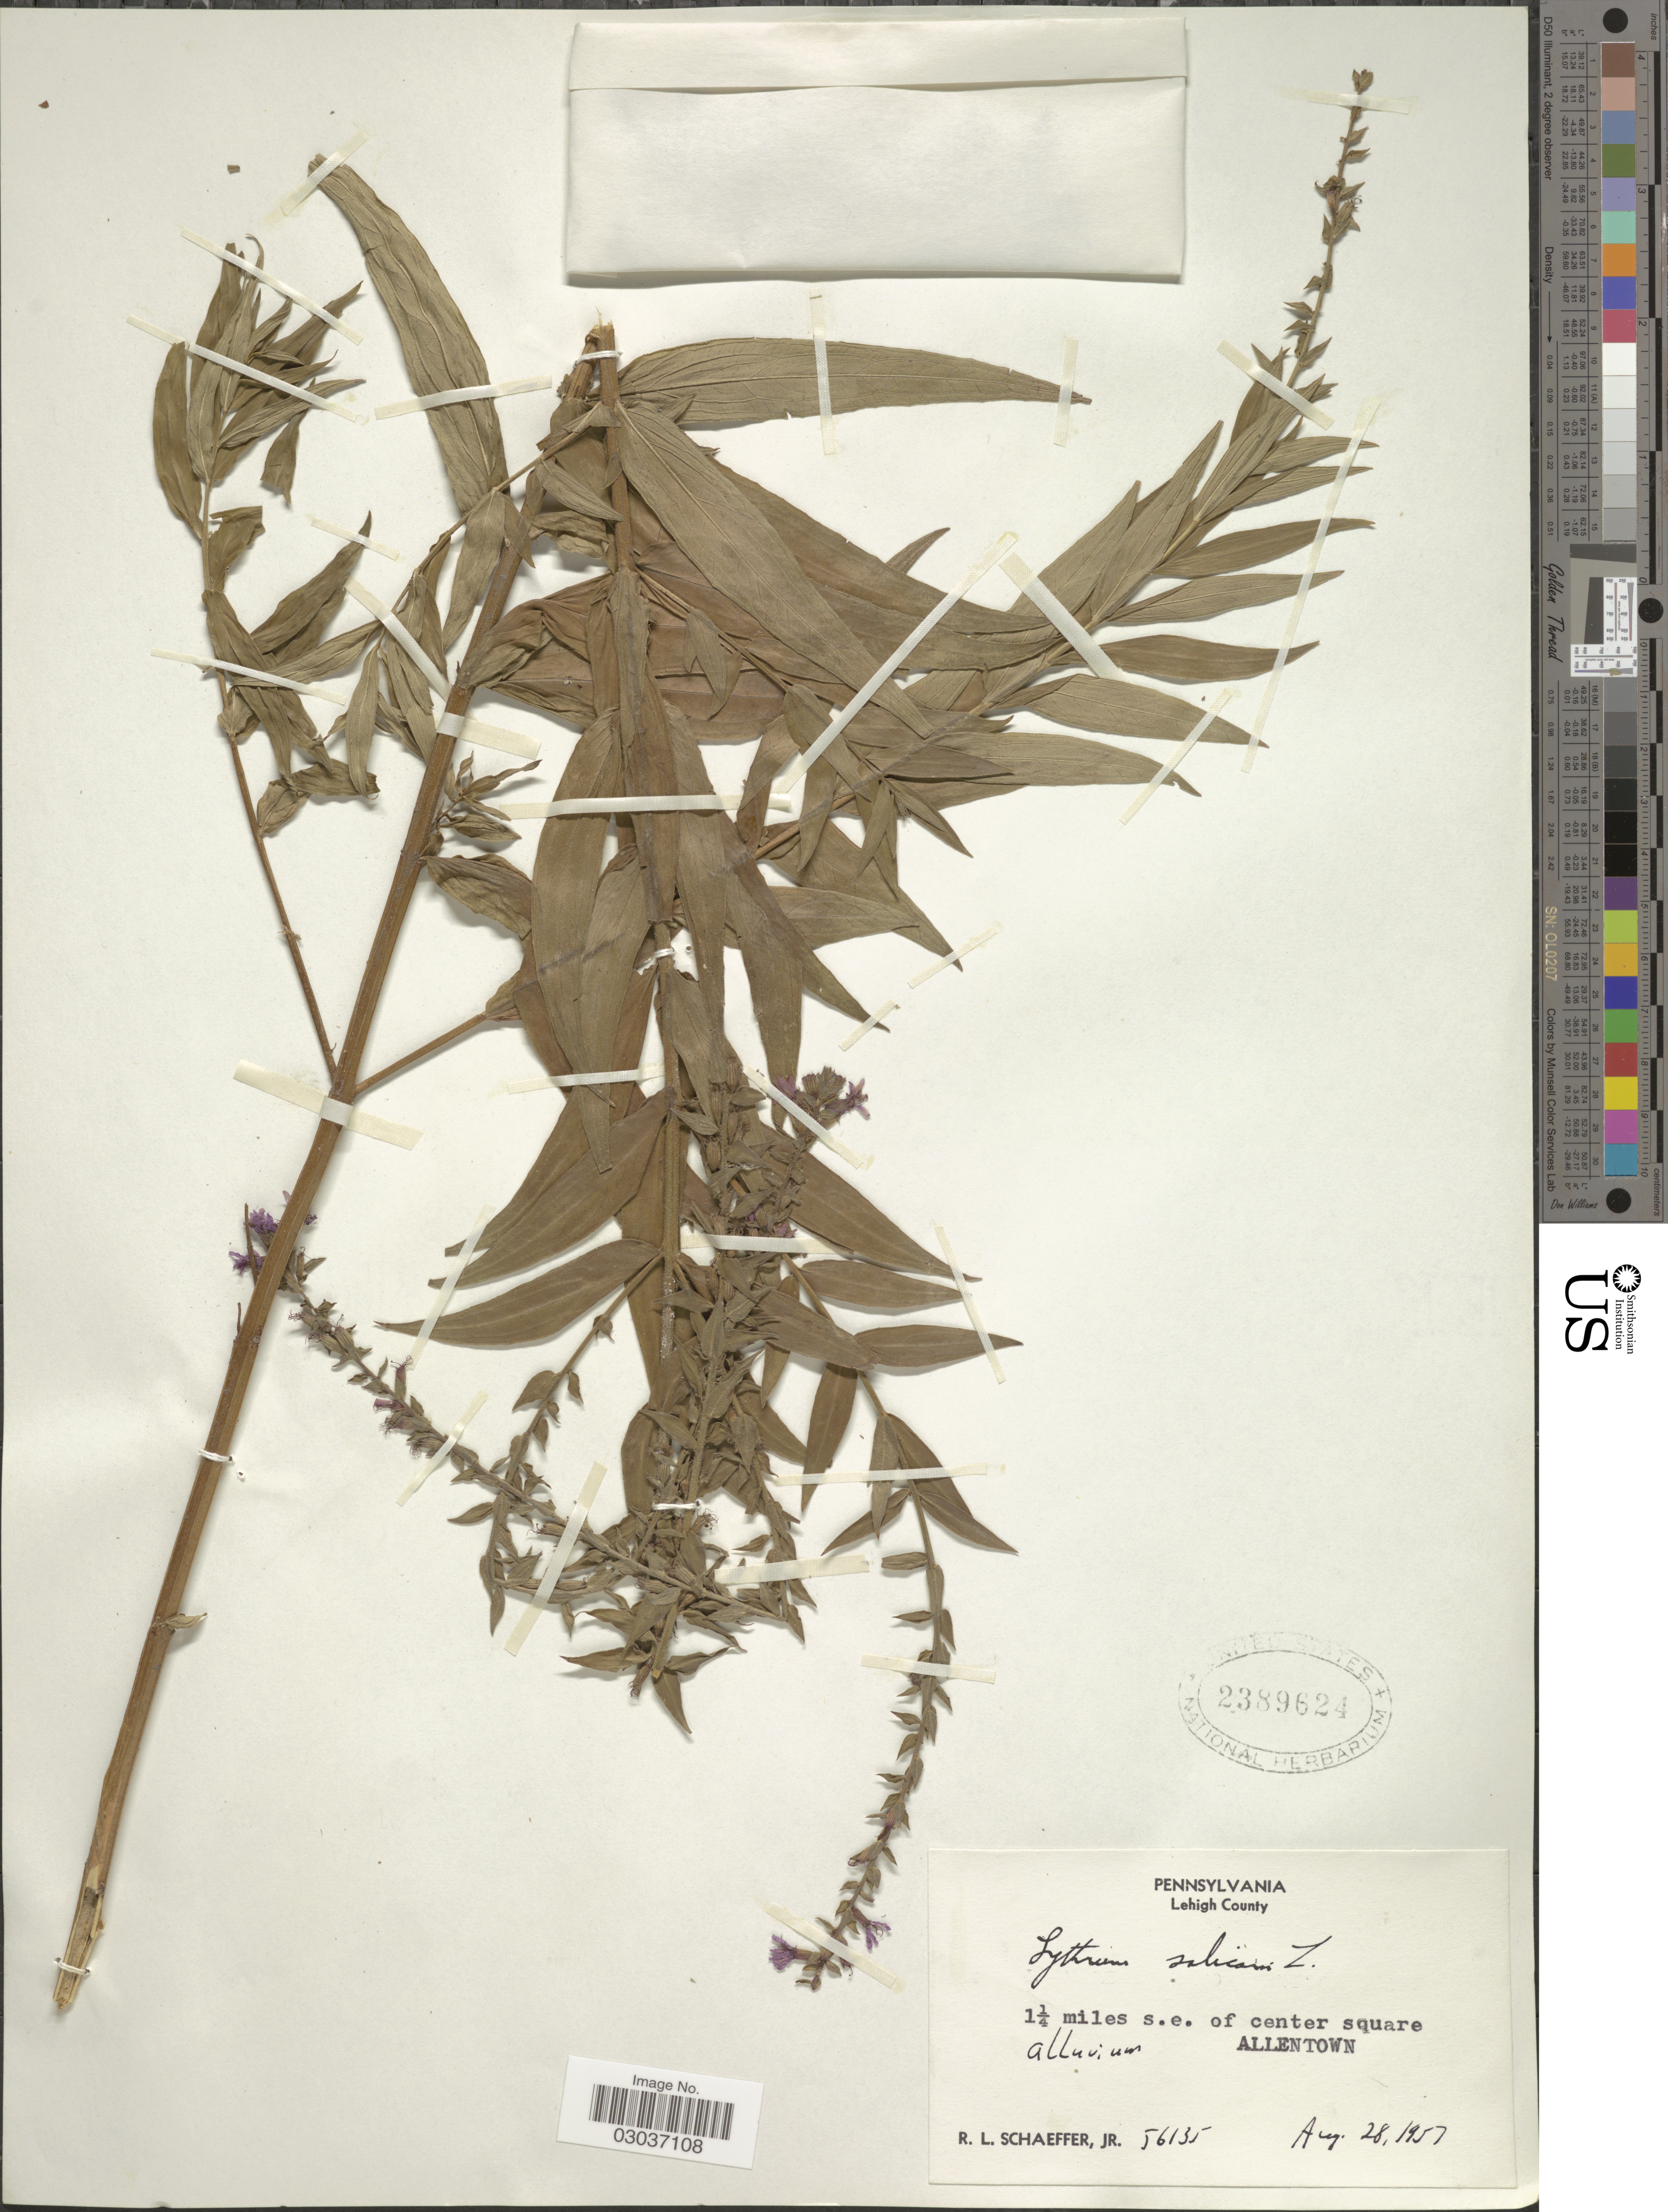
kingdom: Plantae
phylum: Tracheophyta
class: Magnoliopsida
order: Myrtales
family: Lythraceae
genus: Lythrum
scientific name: Lythrum salicaria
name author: L.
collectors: R. L. Schaeffer Jr.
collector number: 56135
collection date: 1957-08-28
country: United States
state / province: Pennsylvania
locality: Lehigh County, 1¼ miles s.e. of center square, Allentown.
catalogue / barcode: US 2389624